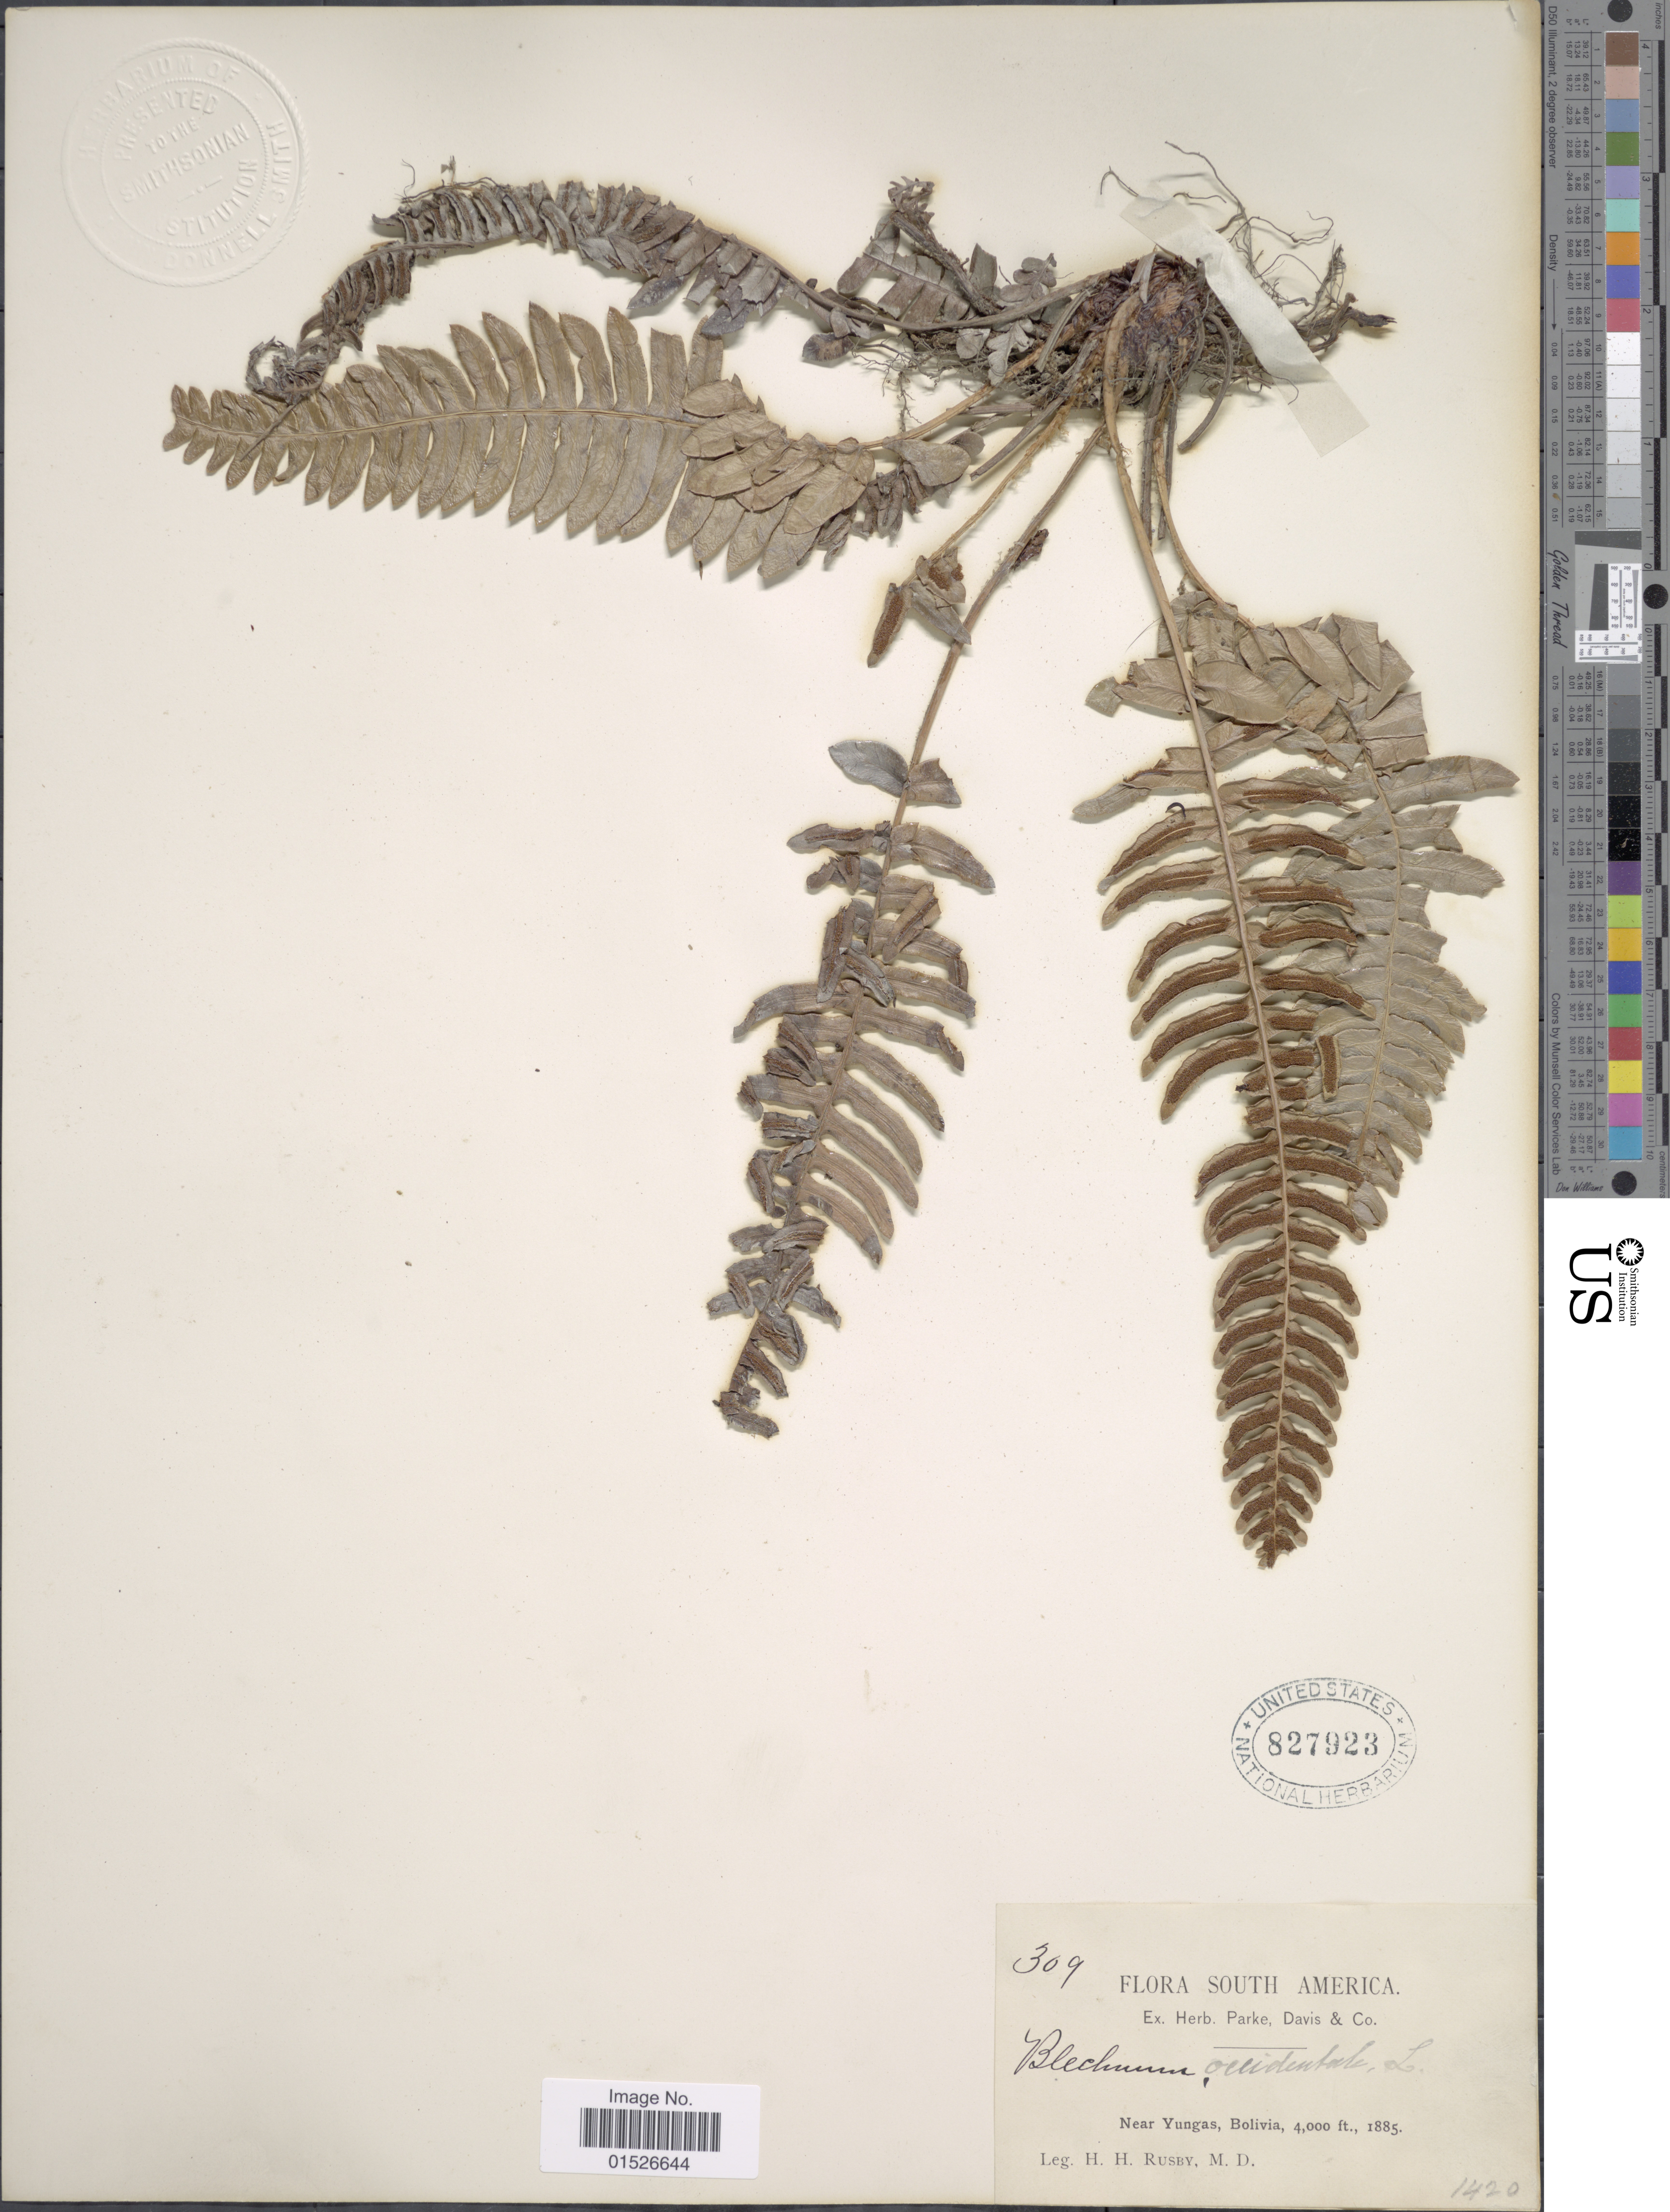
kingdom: Plantae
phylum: Tracheophyta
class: Polypodiopsida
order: Polypodiales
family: Blechnaceae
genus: Blechnum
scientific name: Blechnum occidentale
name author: L.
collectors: H. H. Rusby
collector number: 309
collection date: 1885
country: Bolivia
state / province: La Paz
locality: Near Yungas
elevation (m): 1219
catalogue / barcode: US 827923